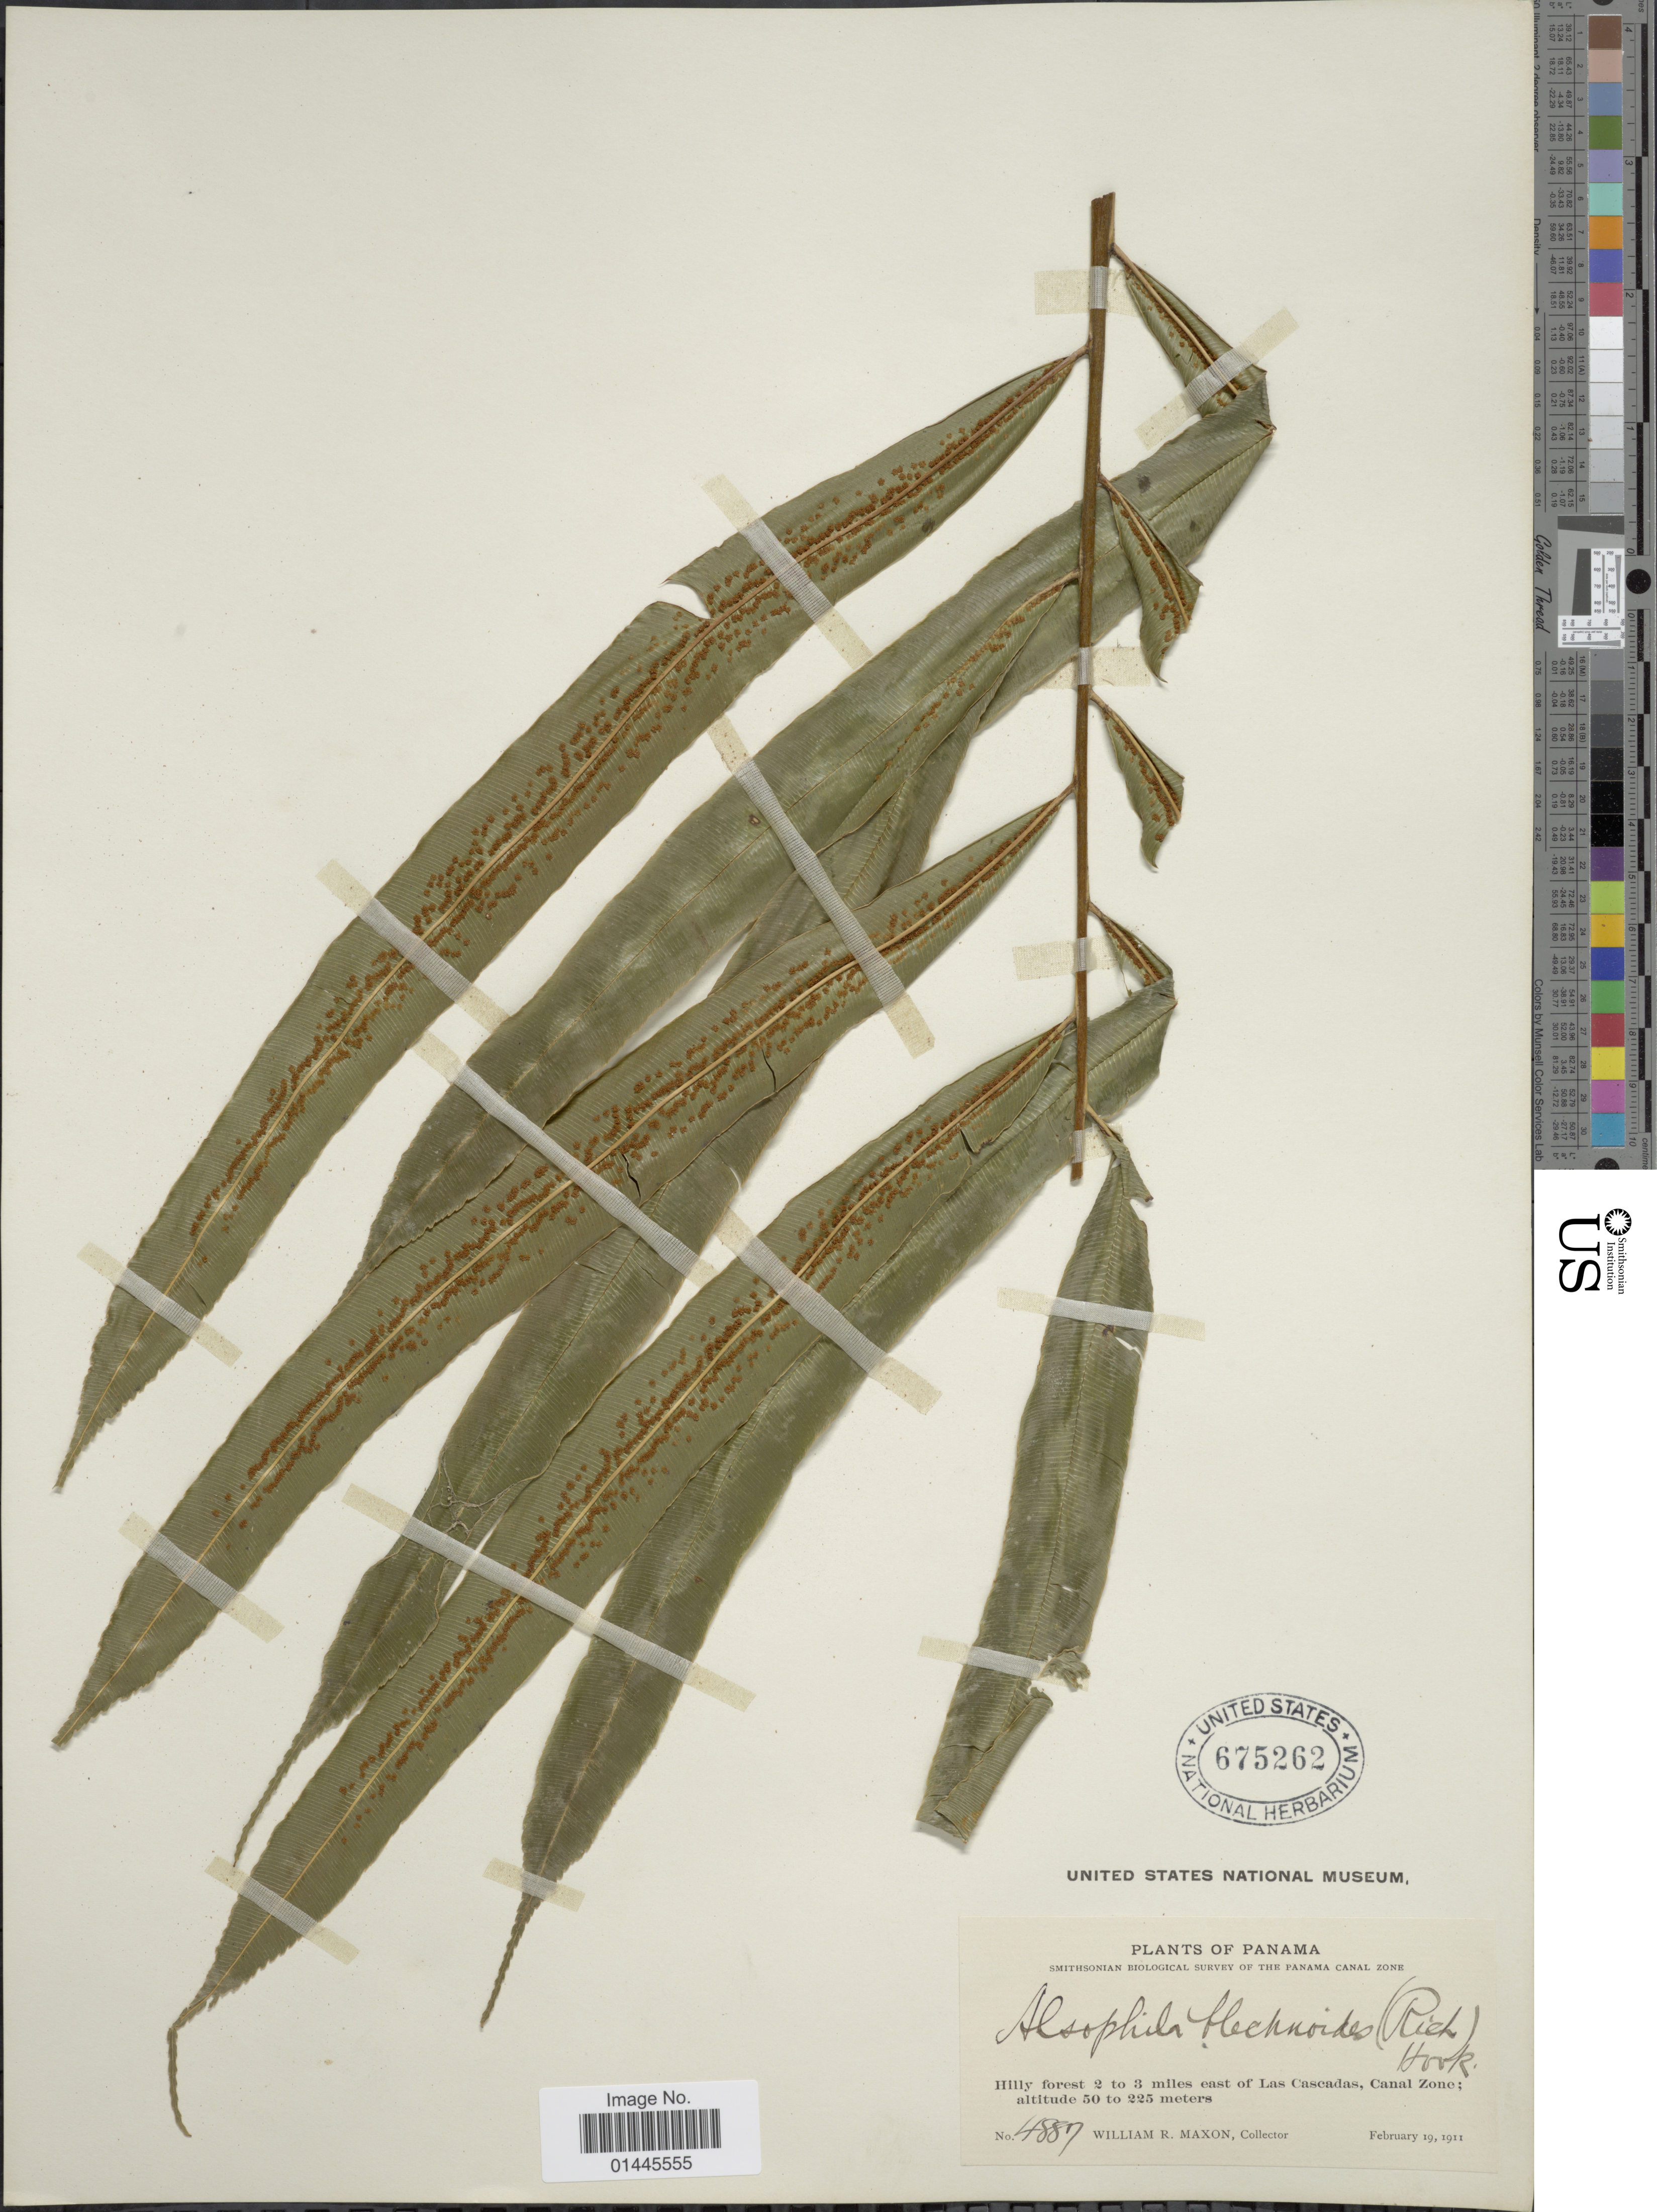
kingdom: Plantae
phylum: Tracheophyta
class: Polypodiopsida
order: Cyatheales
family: Metaxyaceae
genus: Metaxya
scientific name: Metaxya rostrata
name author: (Kunth) C. Presl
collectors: W. R. Maxon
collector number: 4887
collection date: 1911-02-19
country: Panama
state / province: Colón / Panamá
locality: Panama Canal Zone, Hilly forest 2 to 3 miles east of Las Cascadas.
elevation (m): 50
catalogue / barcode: US 675262